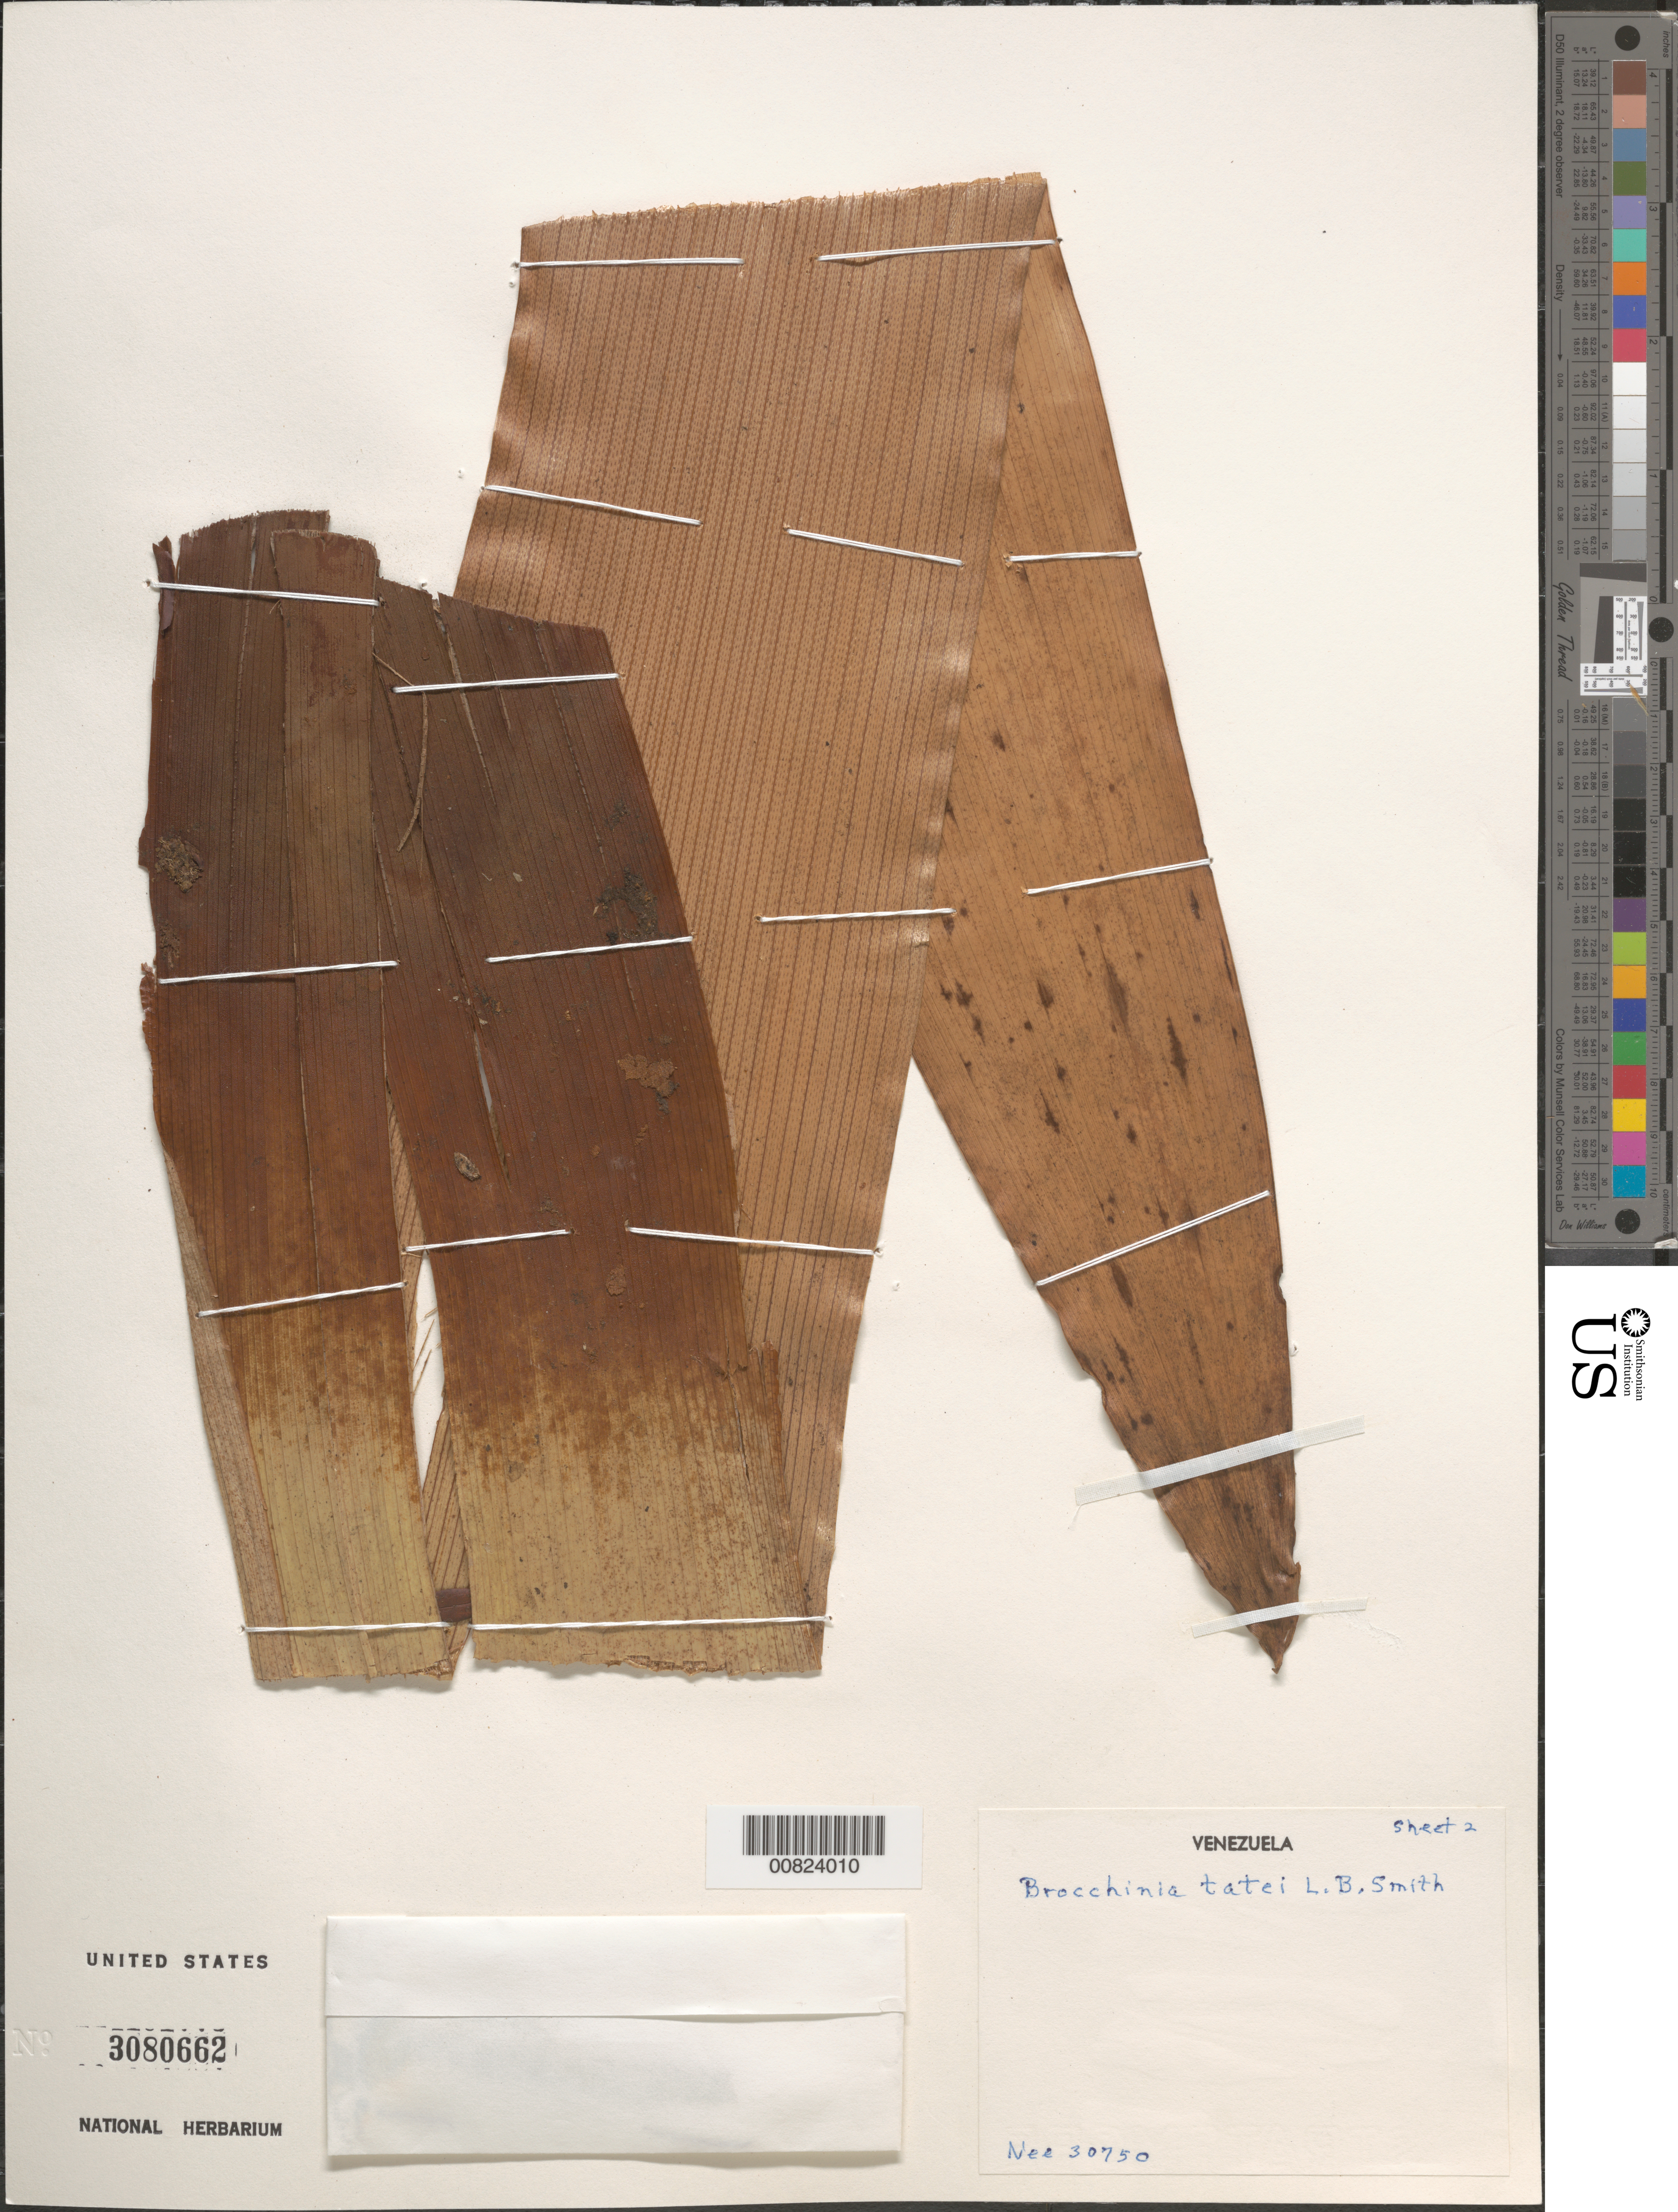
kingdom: Plantae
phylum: Tracheophyta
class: Liliopsida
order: Poales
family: Bromeliaceae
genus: Brocchinia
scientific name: Brocchinia tatei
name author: L.B. Sm.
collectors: Nee, --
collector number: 30750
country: Venezuela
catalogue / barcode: US 3080662